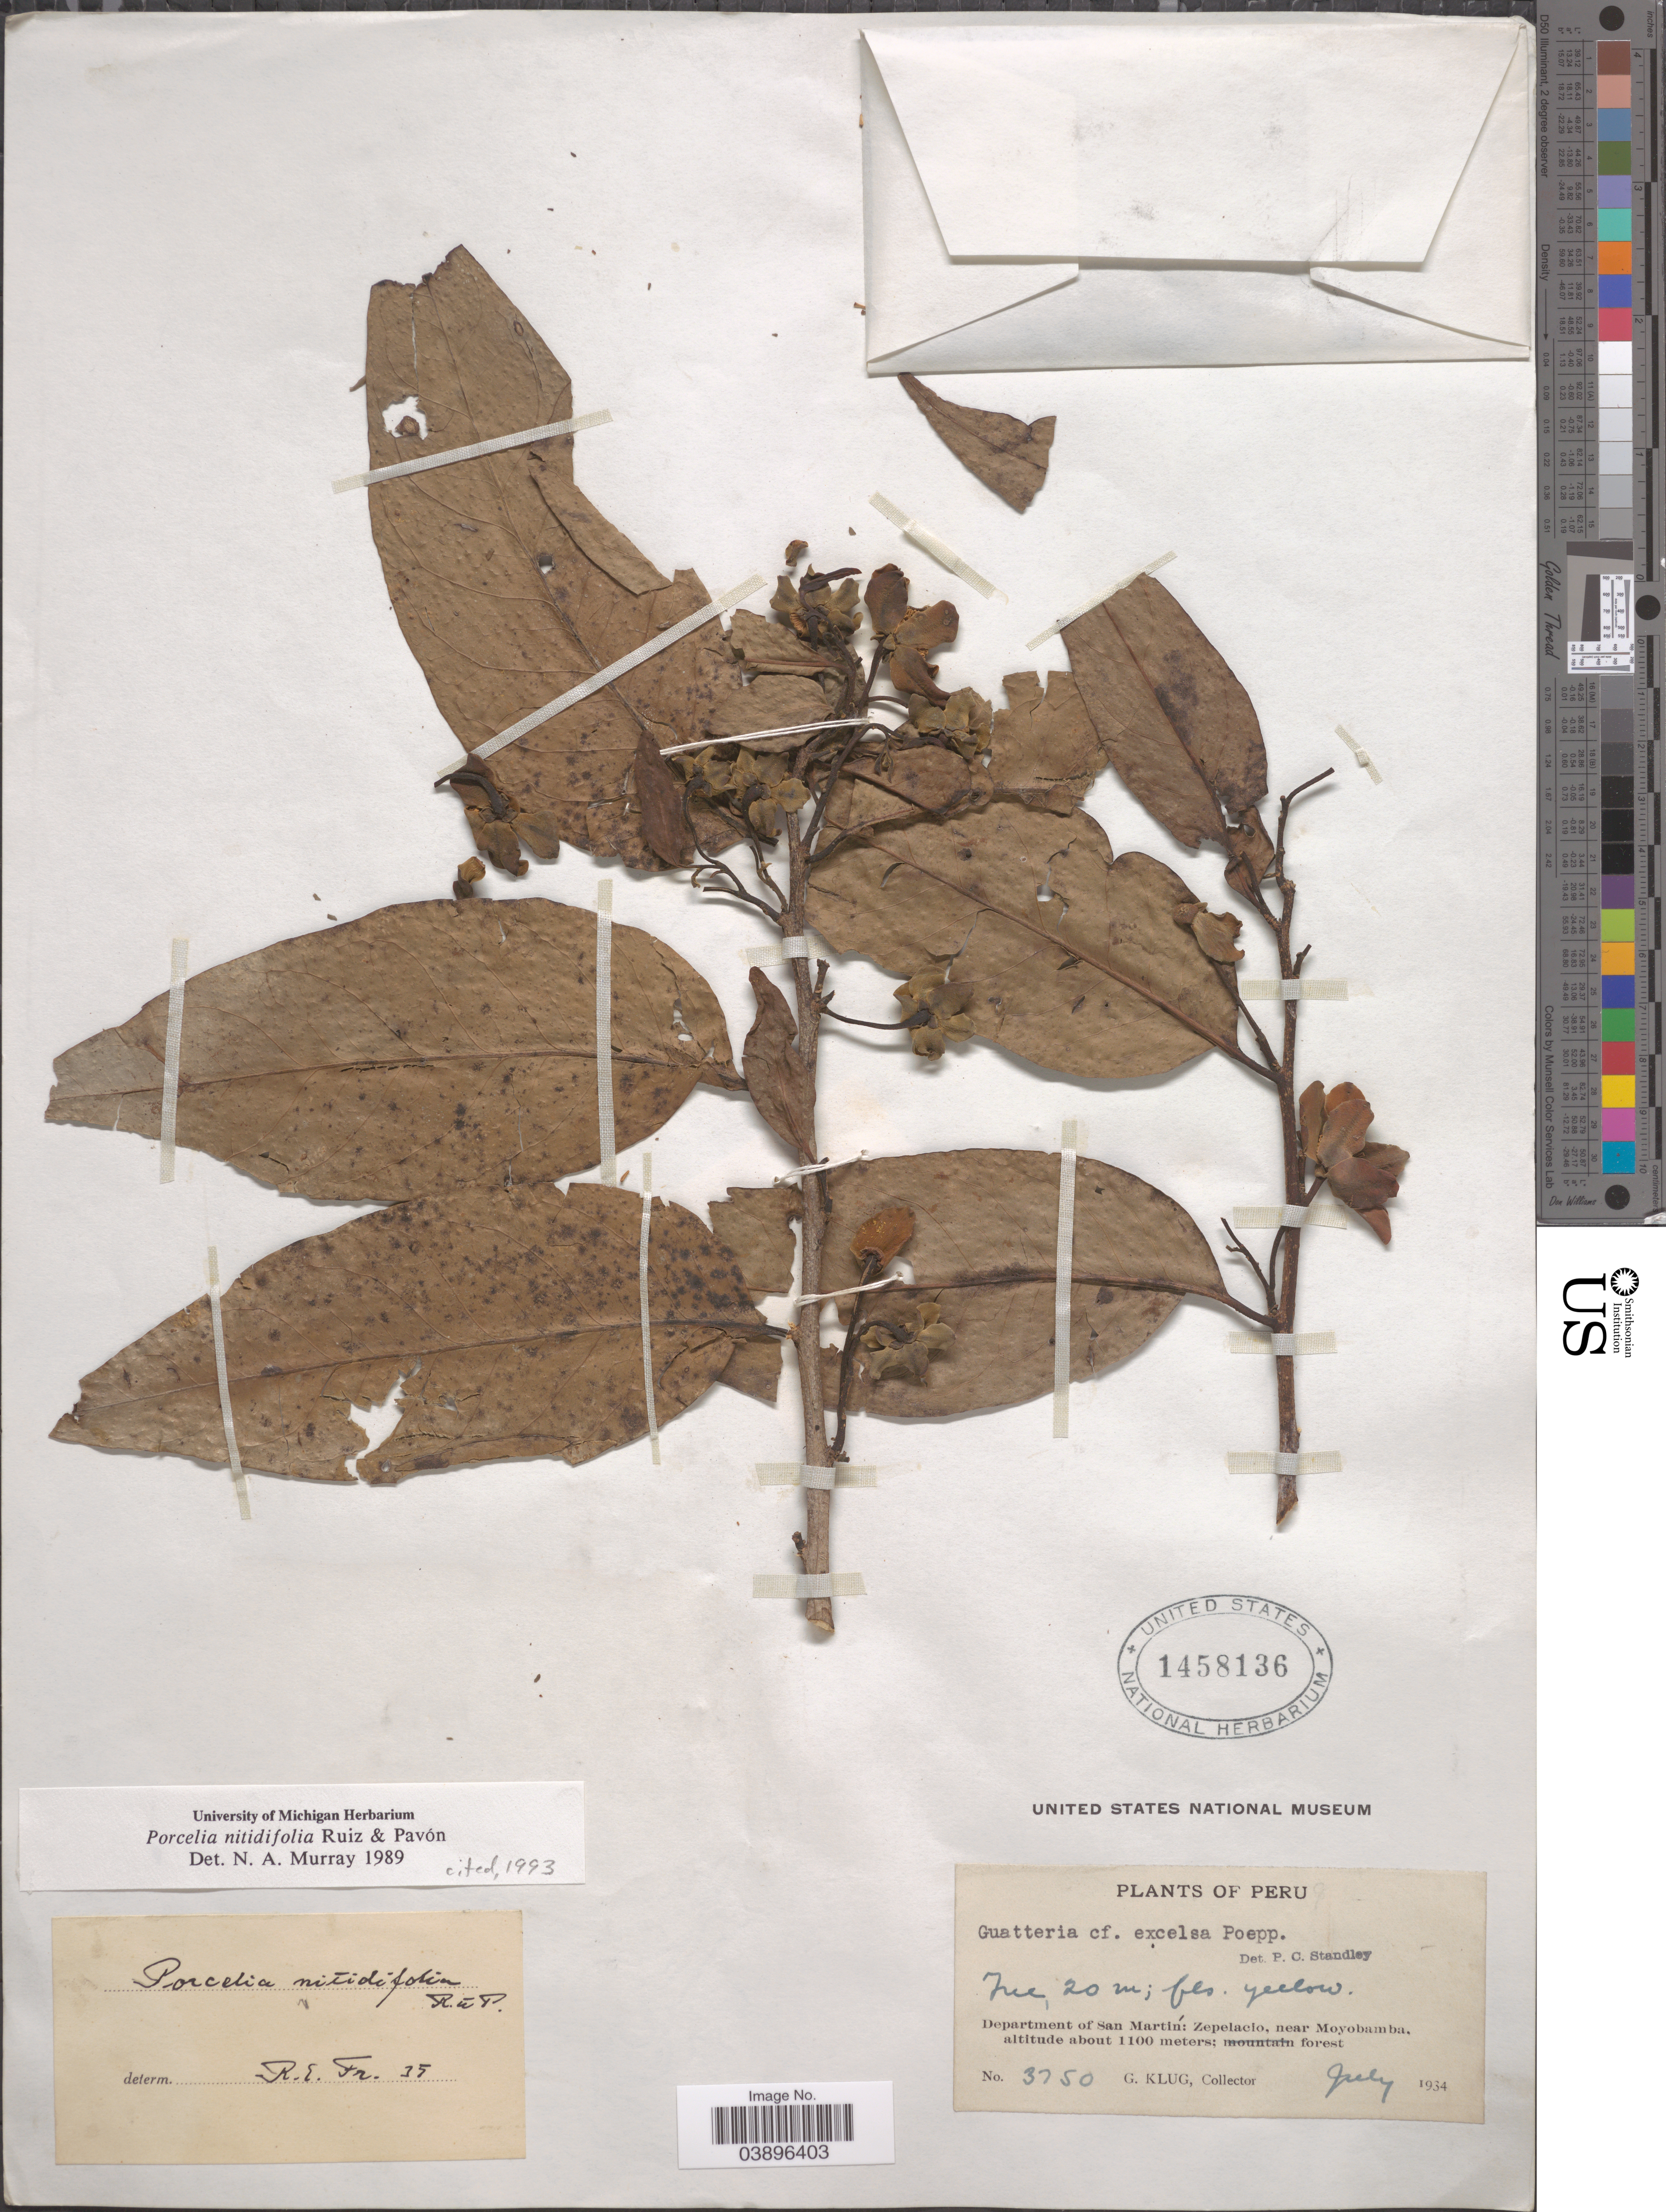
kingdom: Plantae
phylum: Tracheophyta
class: Magnoliopsida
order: Magnoliales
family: Annonaceae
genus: Porcelia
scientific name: Porcelia nitidifolia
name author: Ruiz & Pav.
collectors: G. Klug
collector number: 3750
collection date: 1934-07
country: Peru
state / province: San Martín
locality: Department of San Martín: Zepelacio, near Moyobamba.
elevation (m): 1100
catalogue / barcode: US 1458136